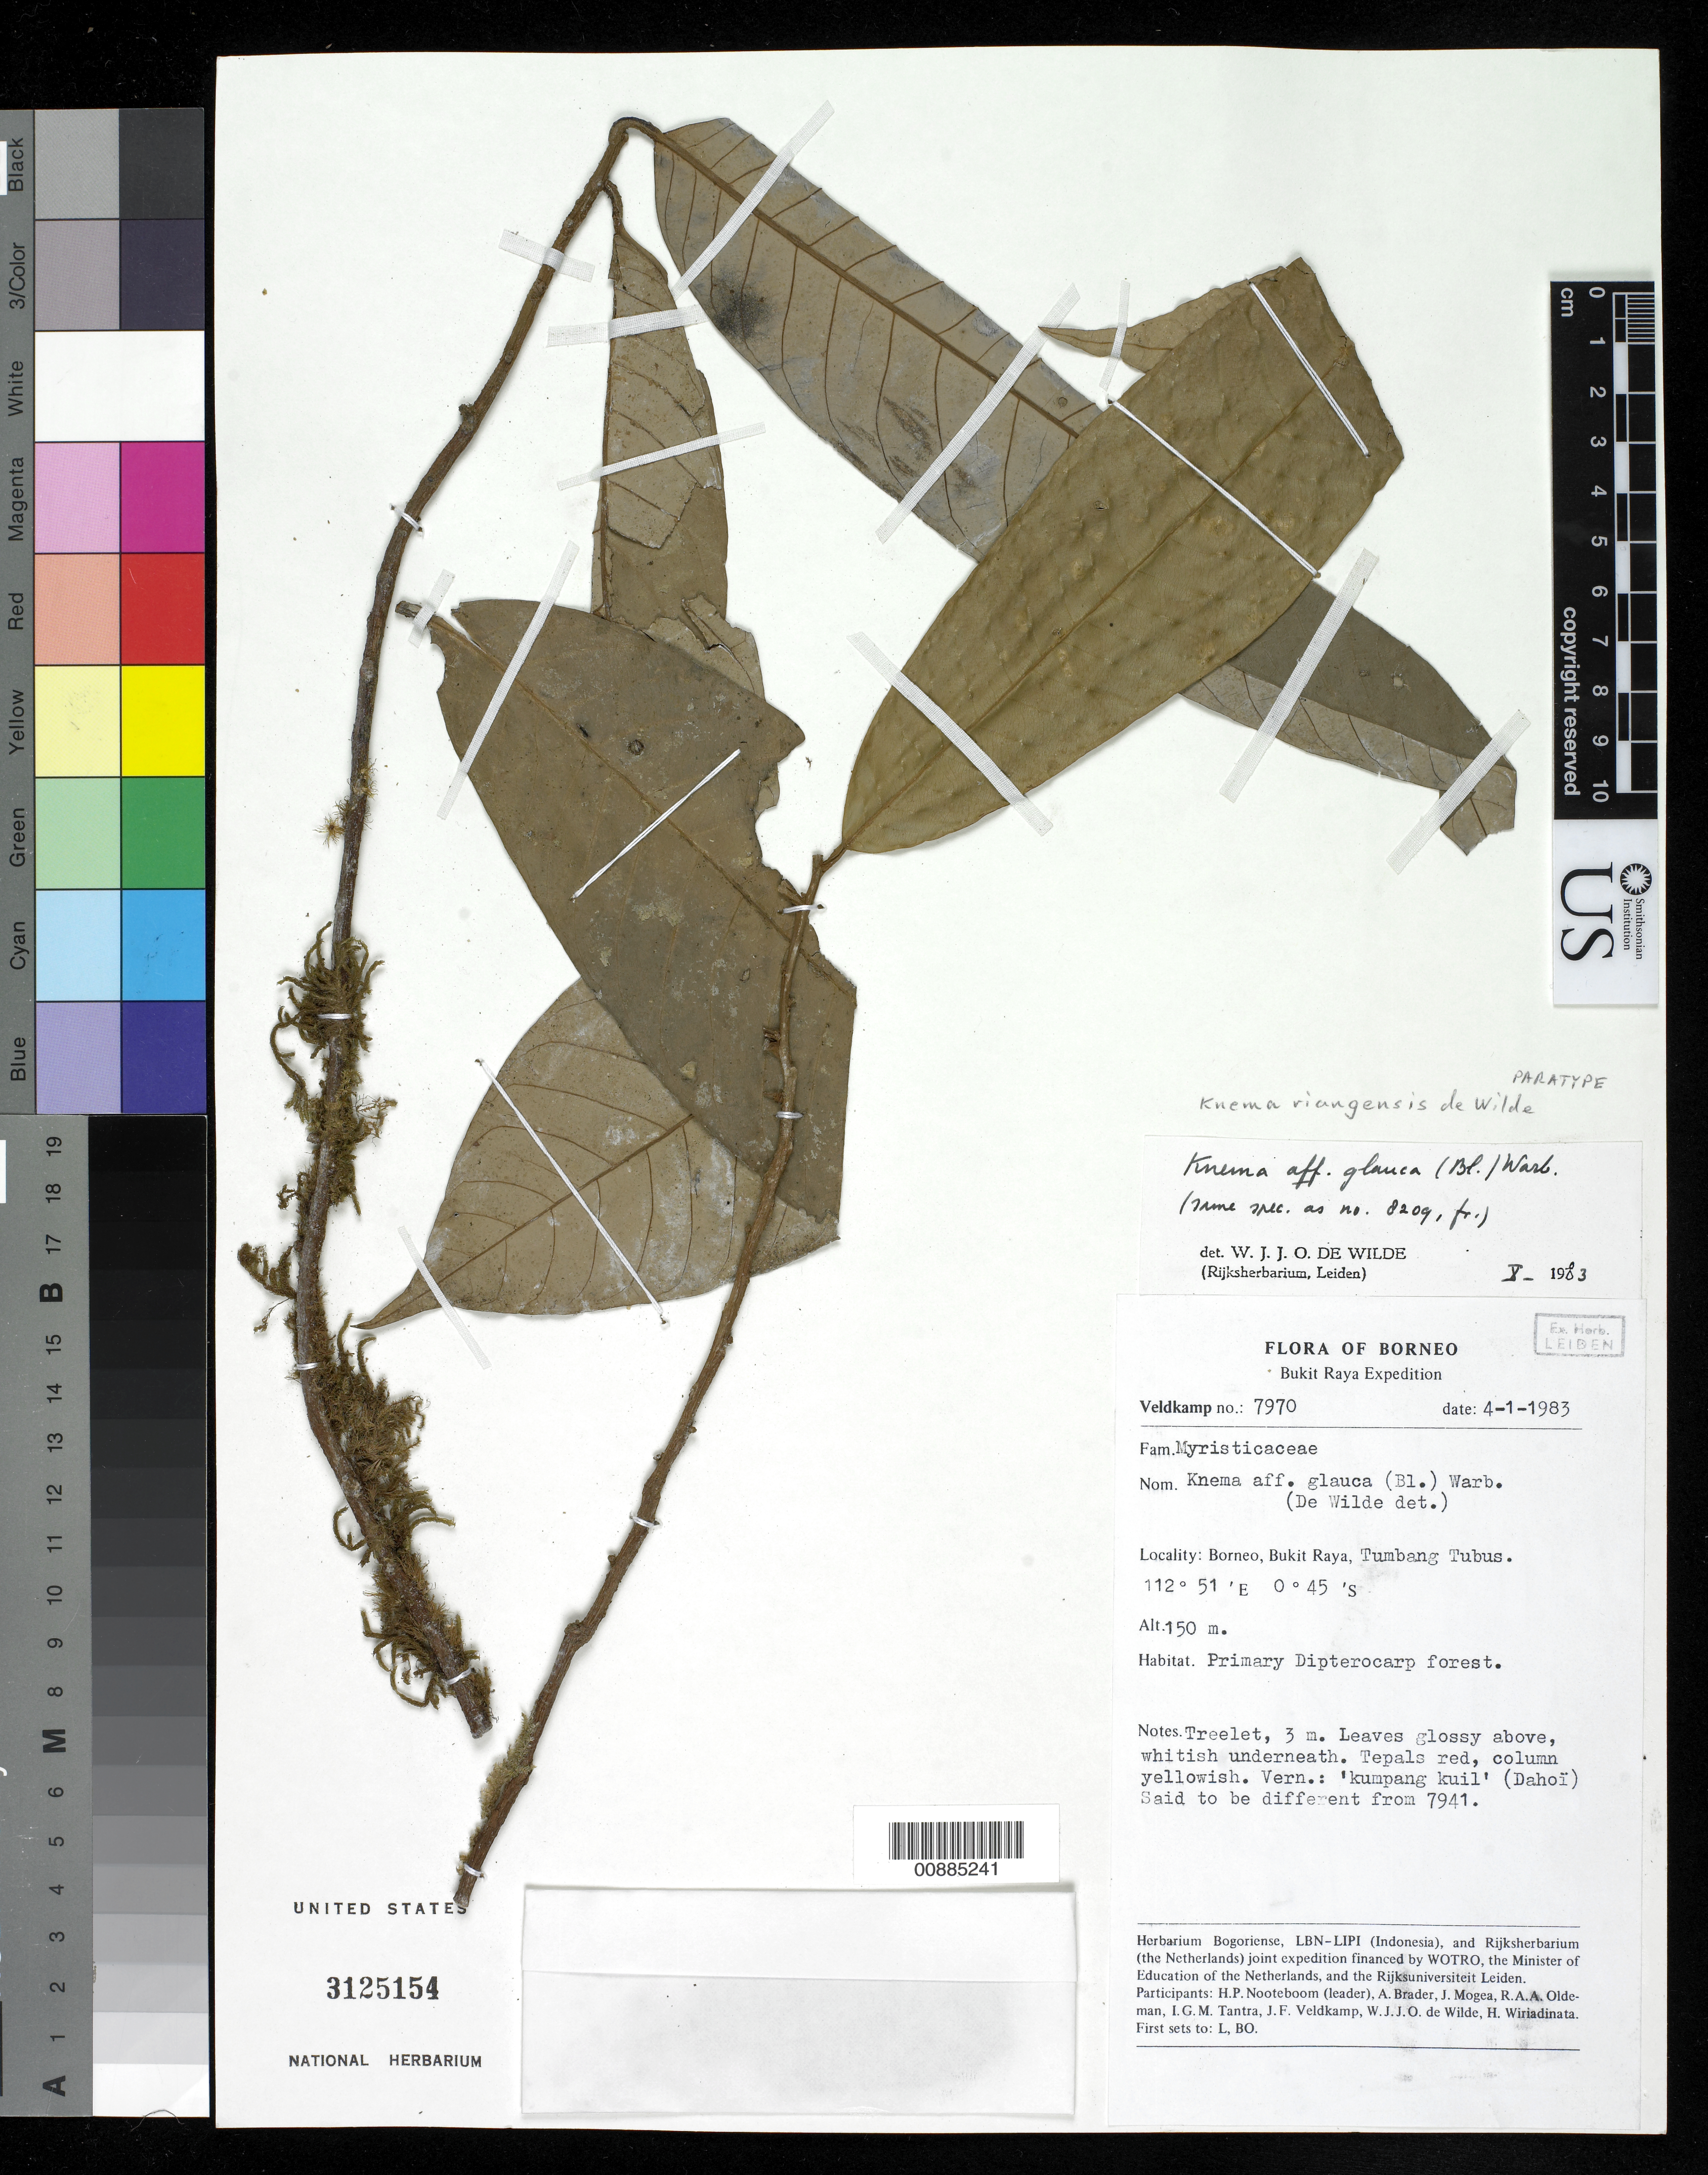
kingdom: Plantae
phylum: Tracheophyta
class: Magnoliopsida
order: Magnoliales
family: Myristicaceae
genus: Knema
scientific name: Knema riangensis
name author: W.J. de Wilde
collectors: J. F. Veldkamp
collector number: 7970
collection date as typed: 04 Jan 1983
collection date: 1983-01-04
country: Indonesia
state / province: Kalimantan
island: Borneo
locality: Borneo, Bukit Raya, Tumbang Tubus.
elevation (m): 150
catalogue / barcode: US 3125154